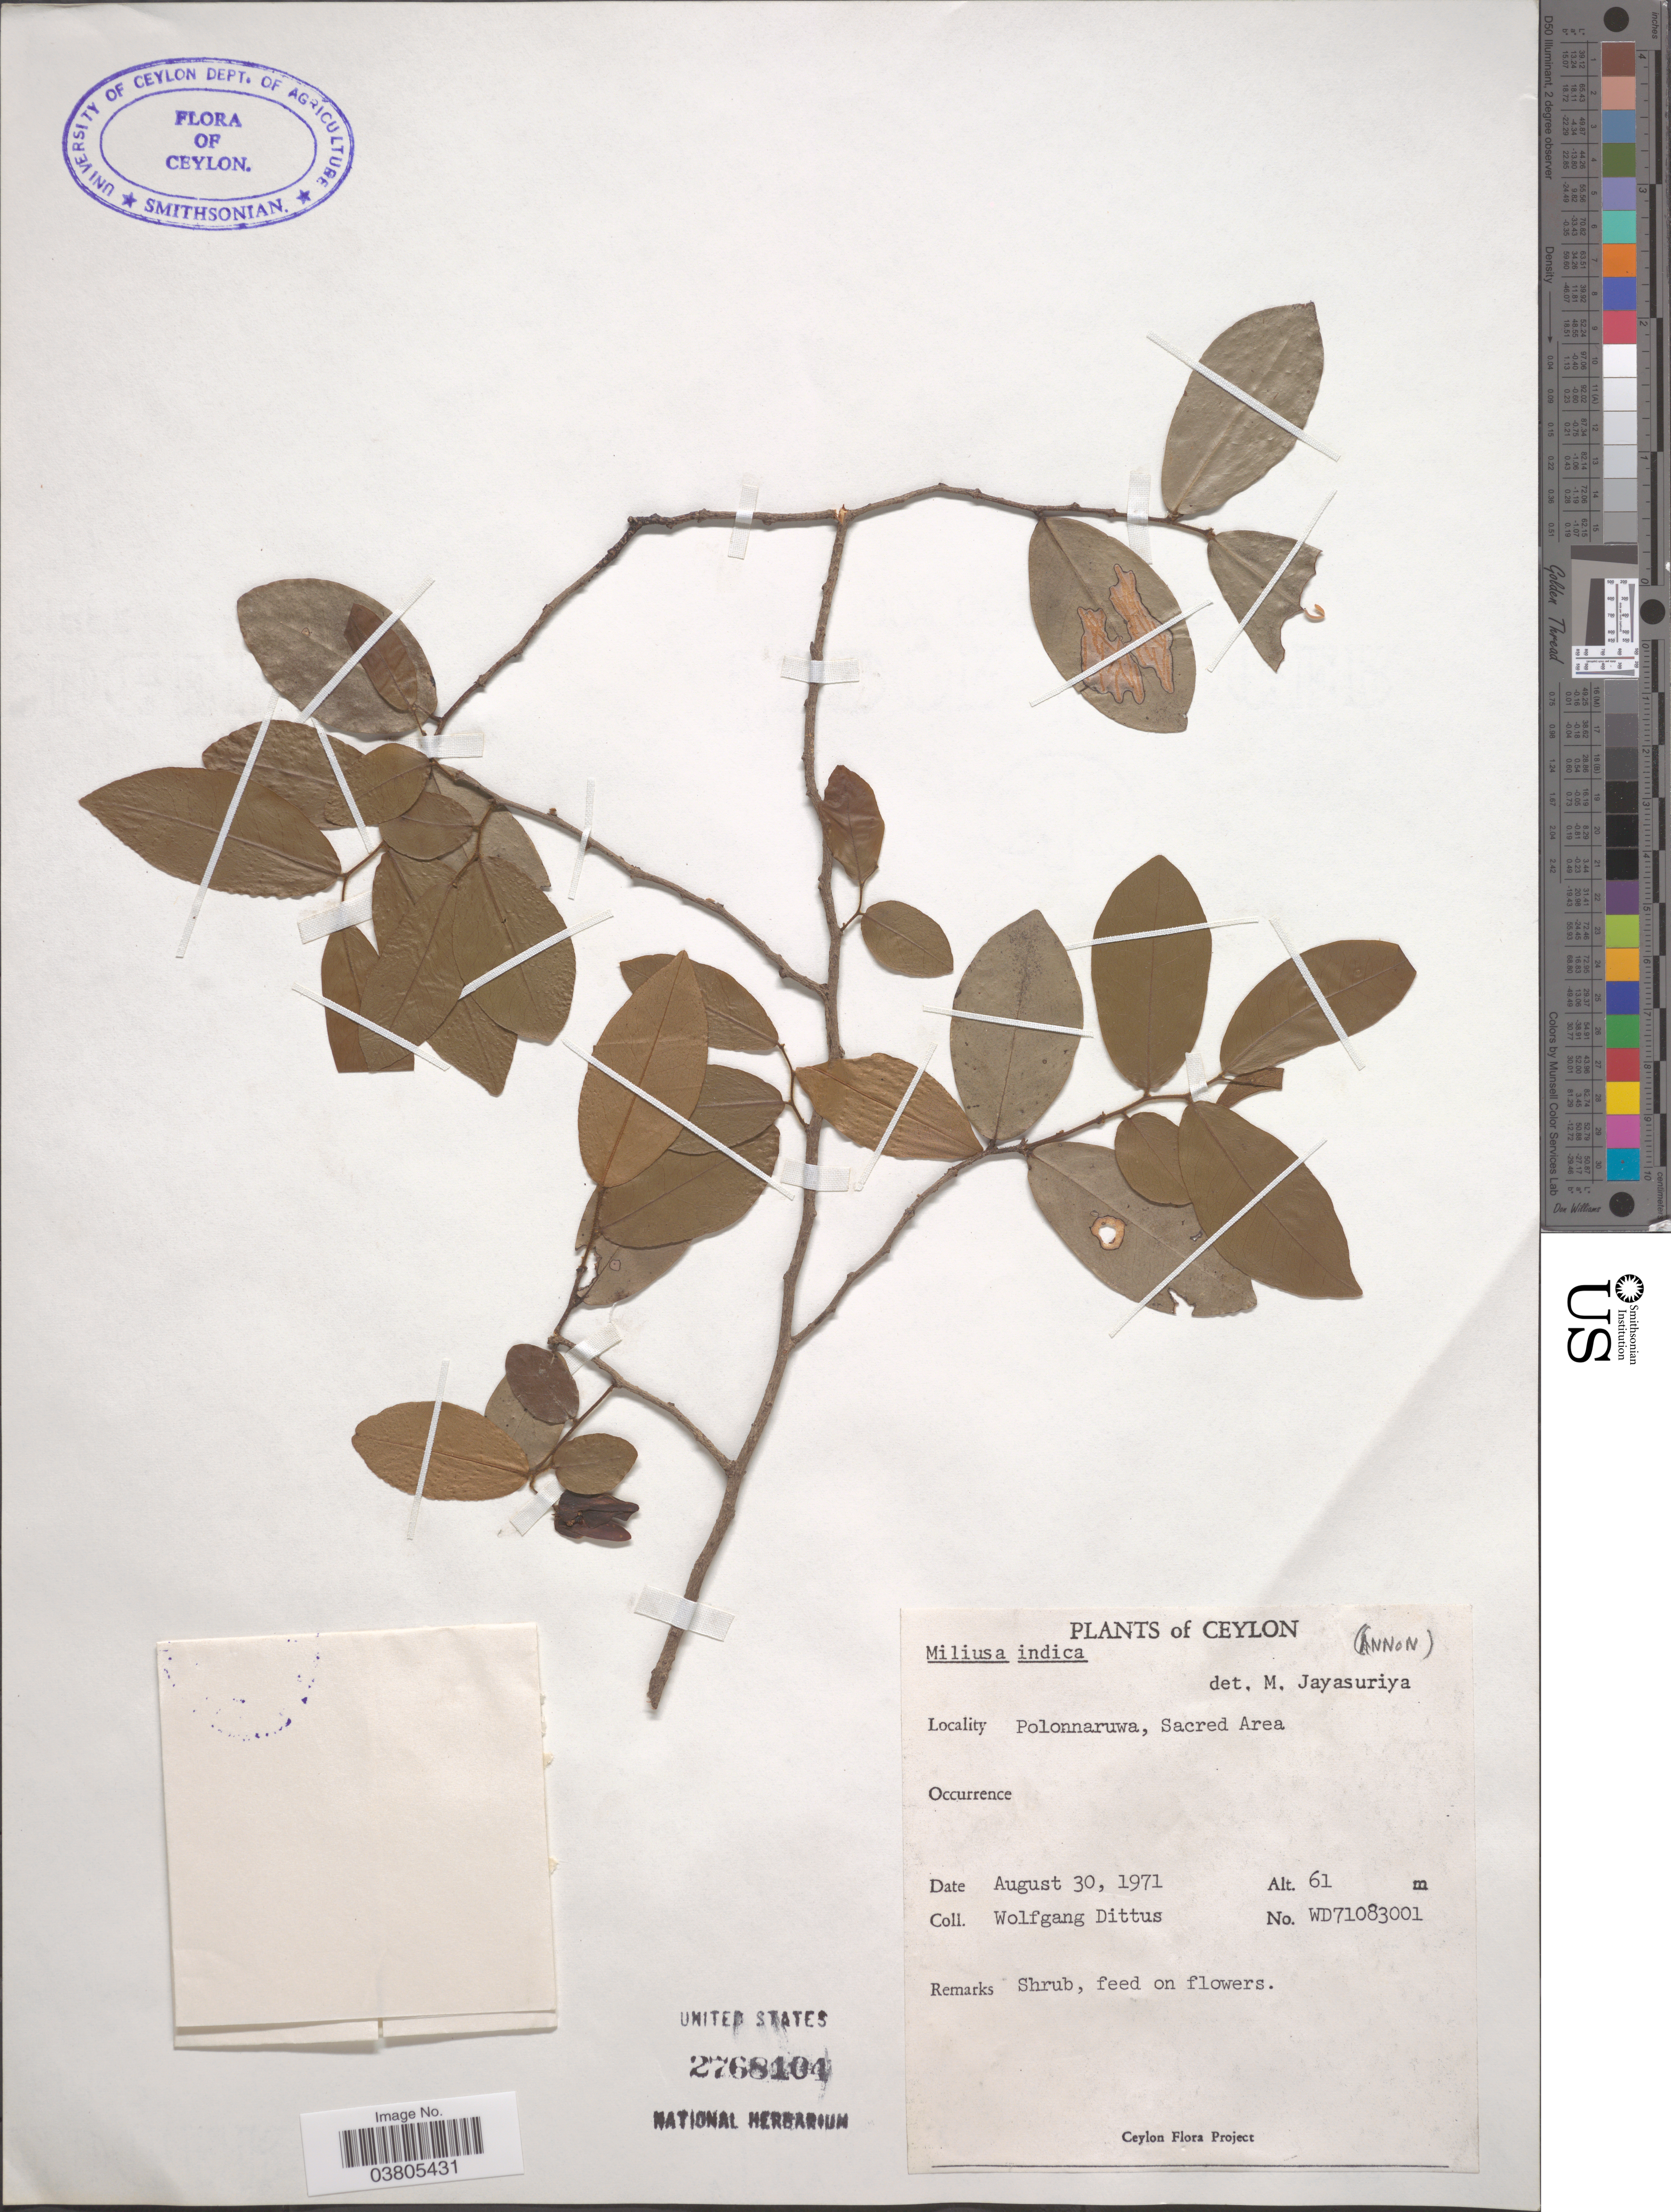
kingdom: Plantae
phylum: Tracheophyta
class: Magnoliopsida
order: Magnoliales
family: Annonaceae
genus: Miliusa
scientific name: Miliusa indica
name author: Lesch. & A. DC.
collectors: W. Dittus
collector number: WD71083001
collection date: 1971-08-30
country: Sri Lanka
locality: Ceylon. Polonnaruwa, Sacred Area.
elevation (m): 61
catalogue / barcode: US 2768104